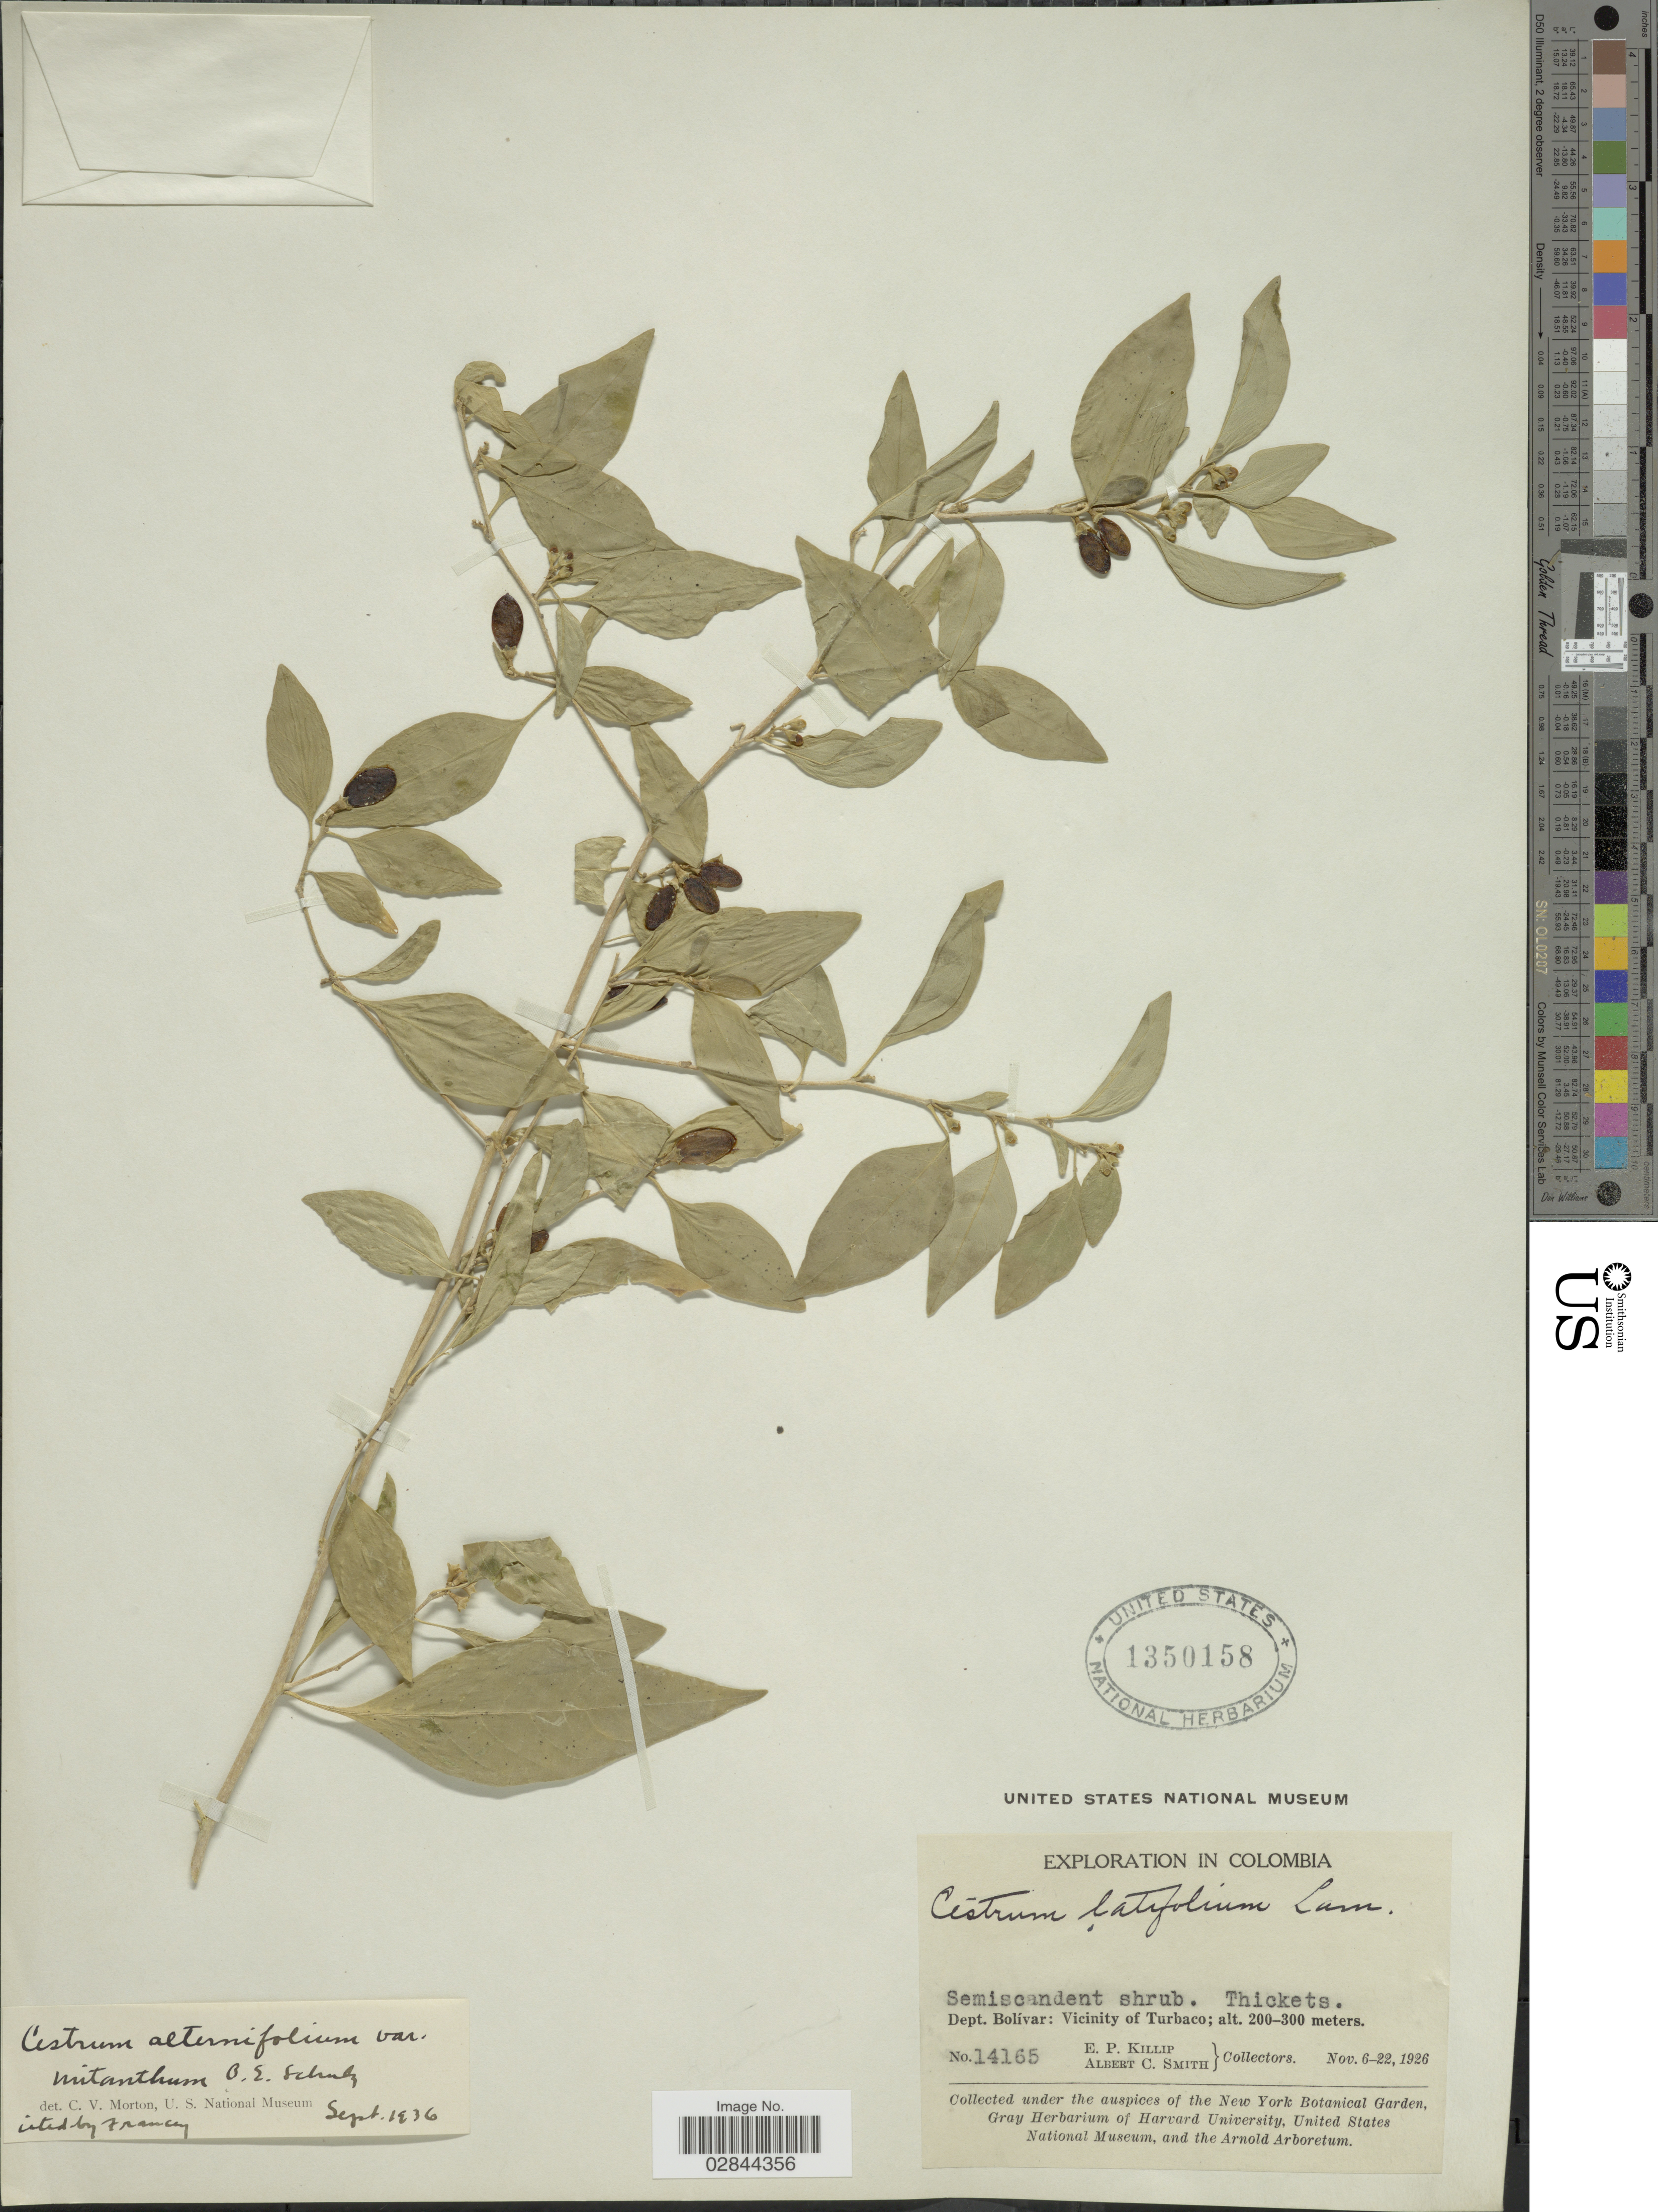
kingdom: Plantae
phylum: Tracheophyta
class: Magnoliopsida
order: Solanales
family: Solanaceae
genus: Cestrum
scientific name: Cestrum alternifolium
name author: (Jacq.) O.E. Schulz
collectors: E. P. Killip & A. C. Smith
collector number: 14165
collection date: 1926-11-06/1926-11-22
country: Colombia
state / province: Bolívar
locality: Dept. Bolívar, Vicinity of Turbaco.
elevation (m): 200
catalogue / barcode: US 1350158